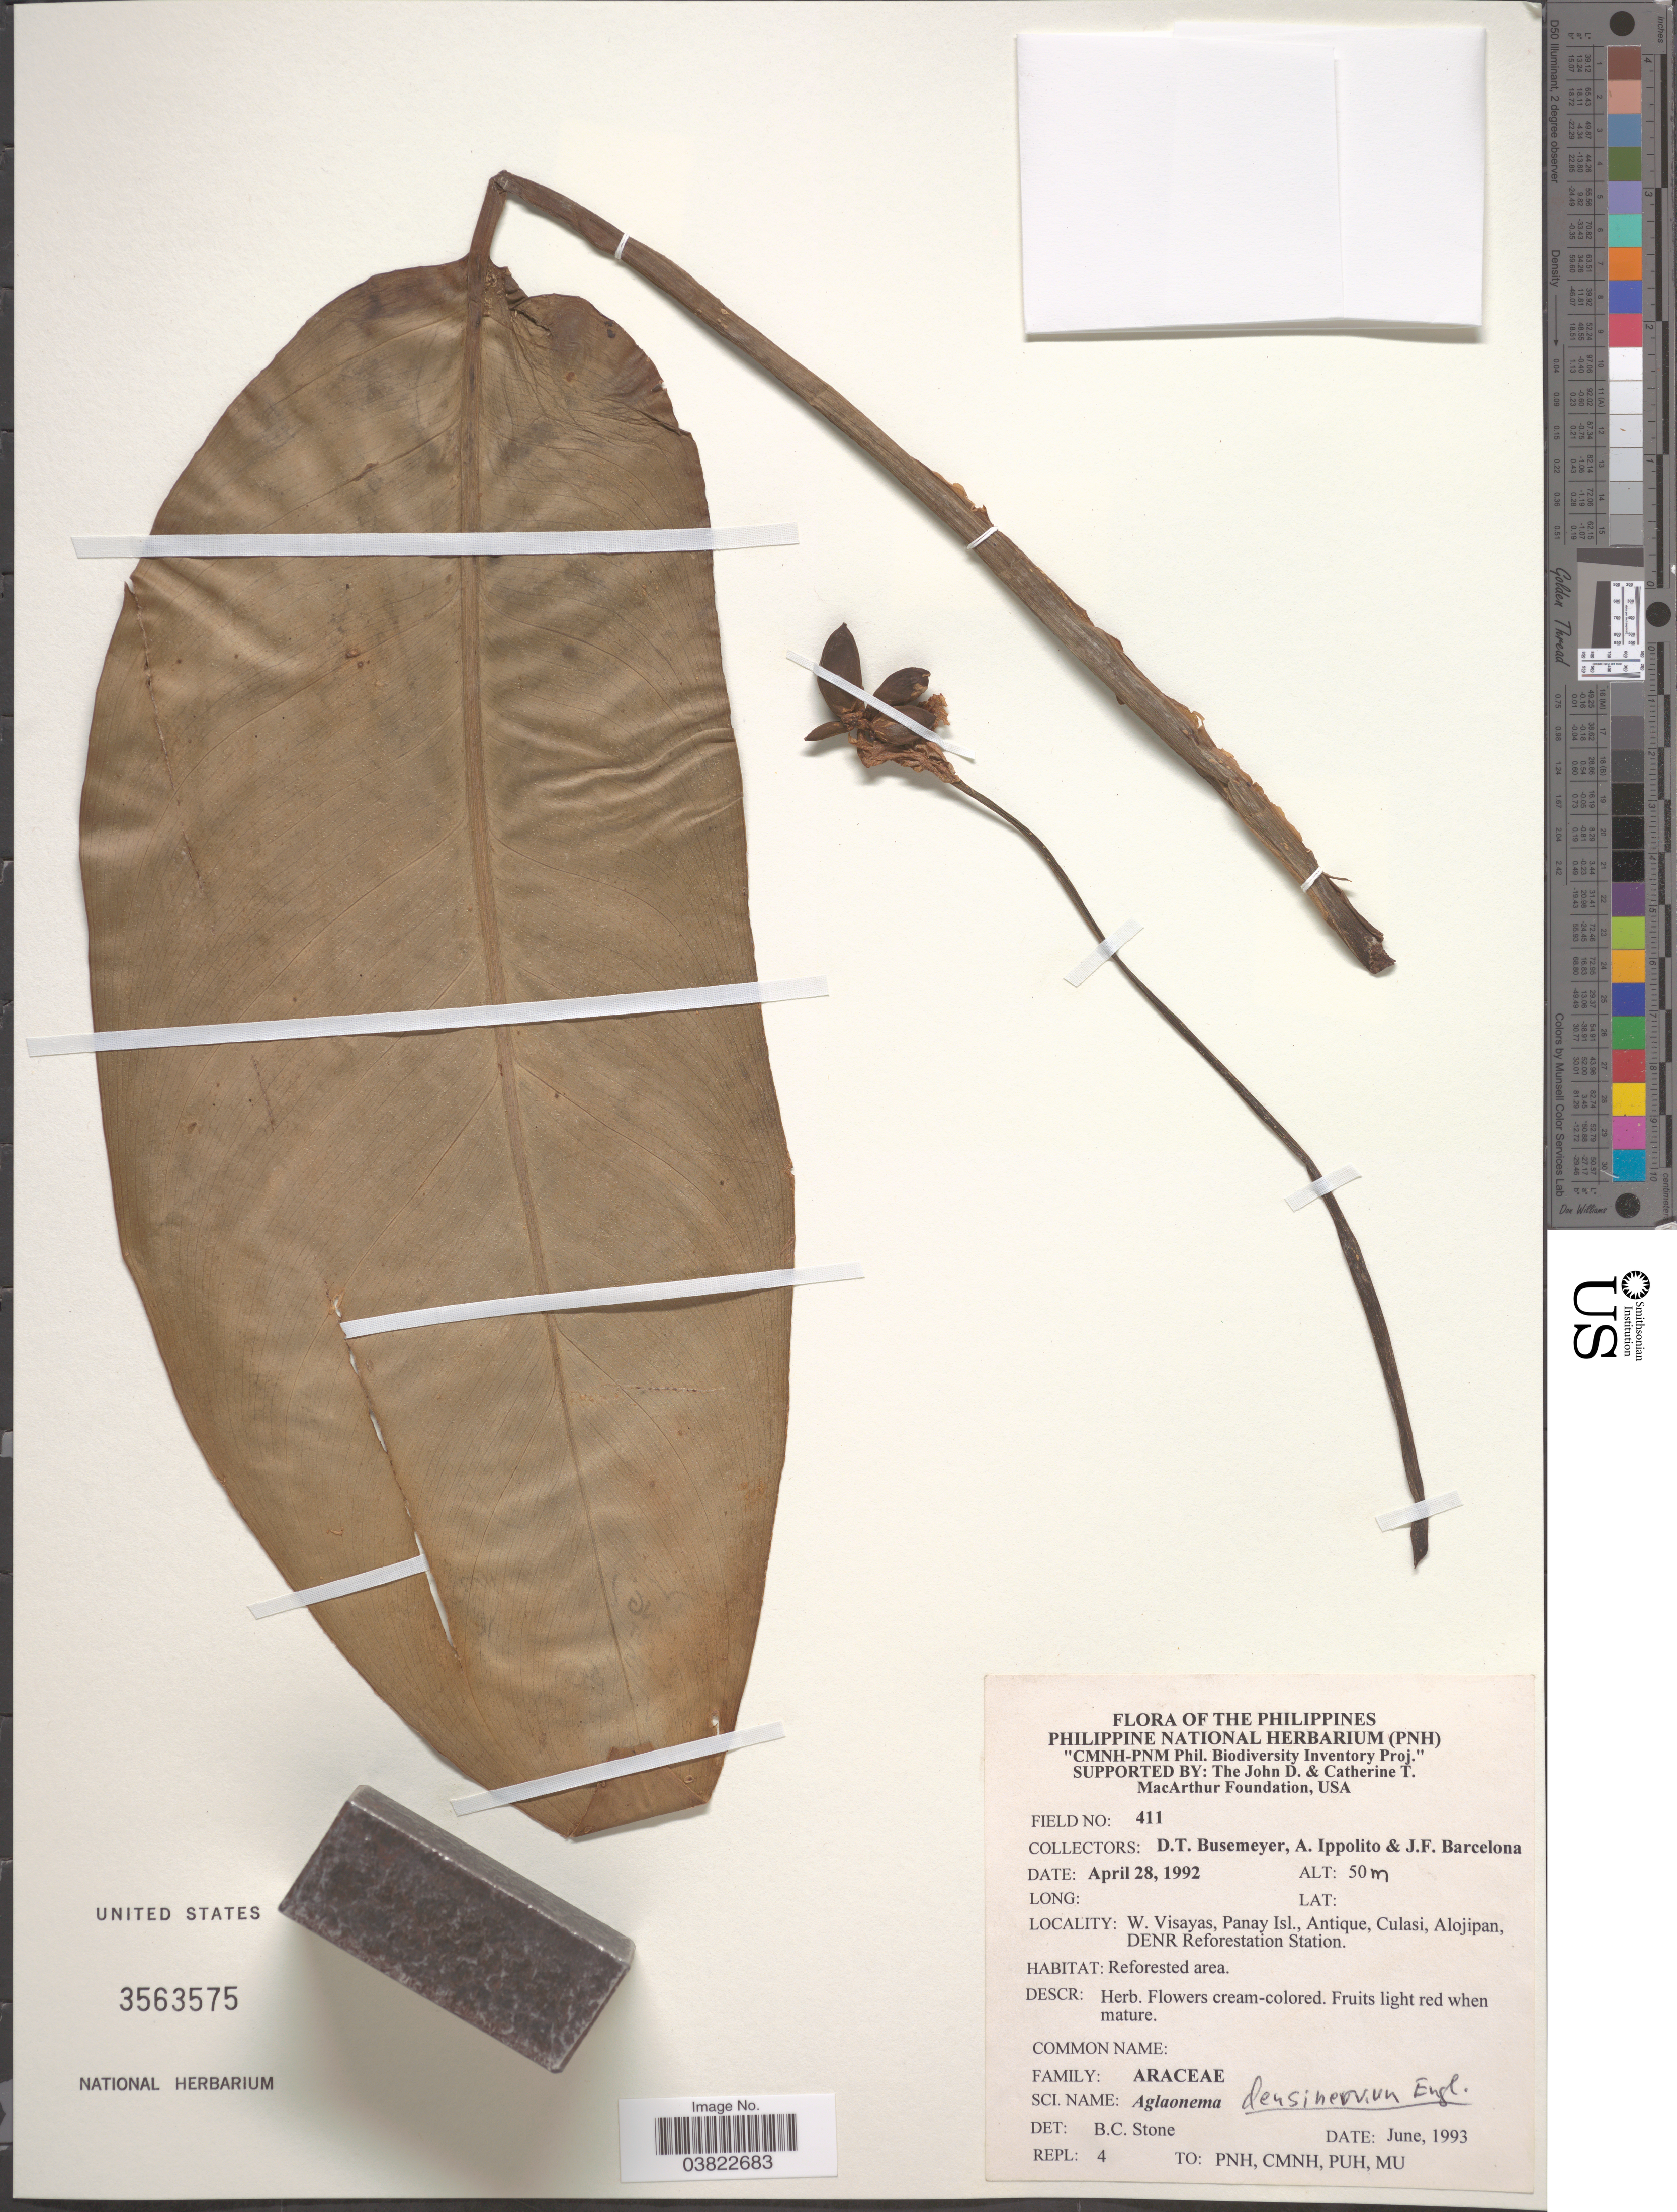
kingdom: Plantae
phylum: Tracheophyta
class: Liliopsida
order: Alismatales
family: Araceae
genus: Aglaonema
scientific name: Aglaonema densinervium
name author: Engl.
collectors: D. Busemeyer, A. Ippolito & J. F. Barcelona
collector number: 411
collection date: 1992-04-28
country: Philippines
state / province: Western Visayas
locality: W. Visayas, Panay Isl., Antique, Culasi, Alojipan, DENR Reforestation Station.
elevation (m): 50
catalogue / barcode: US 3563575